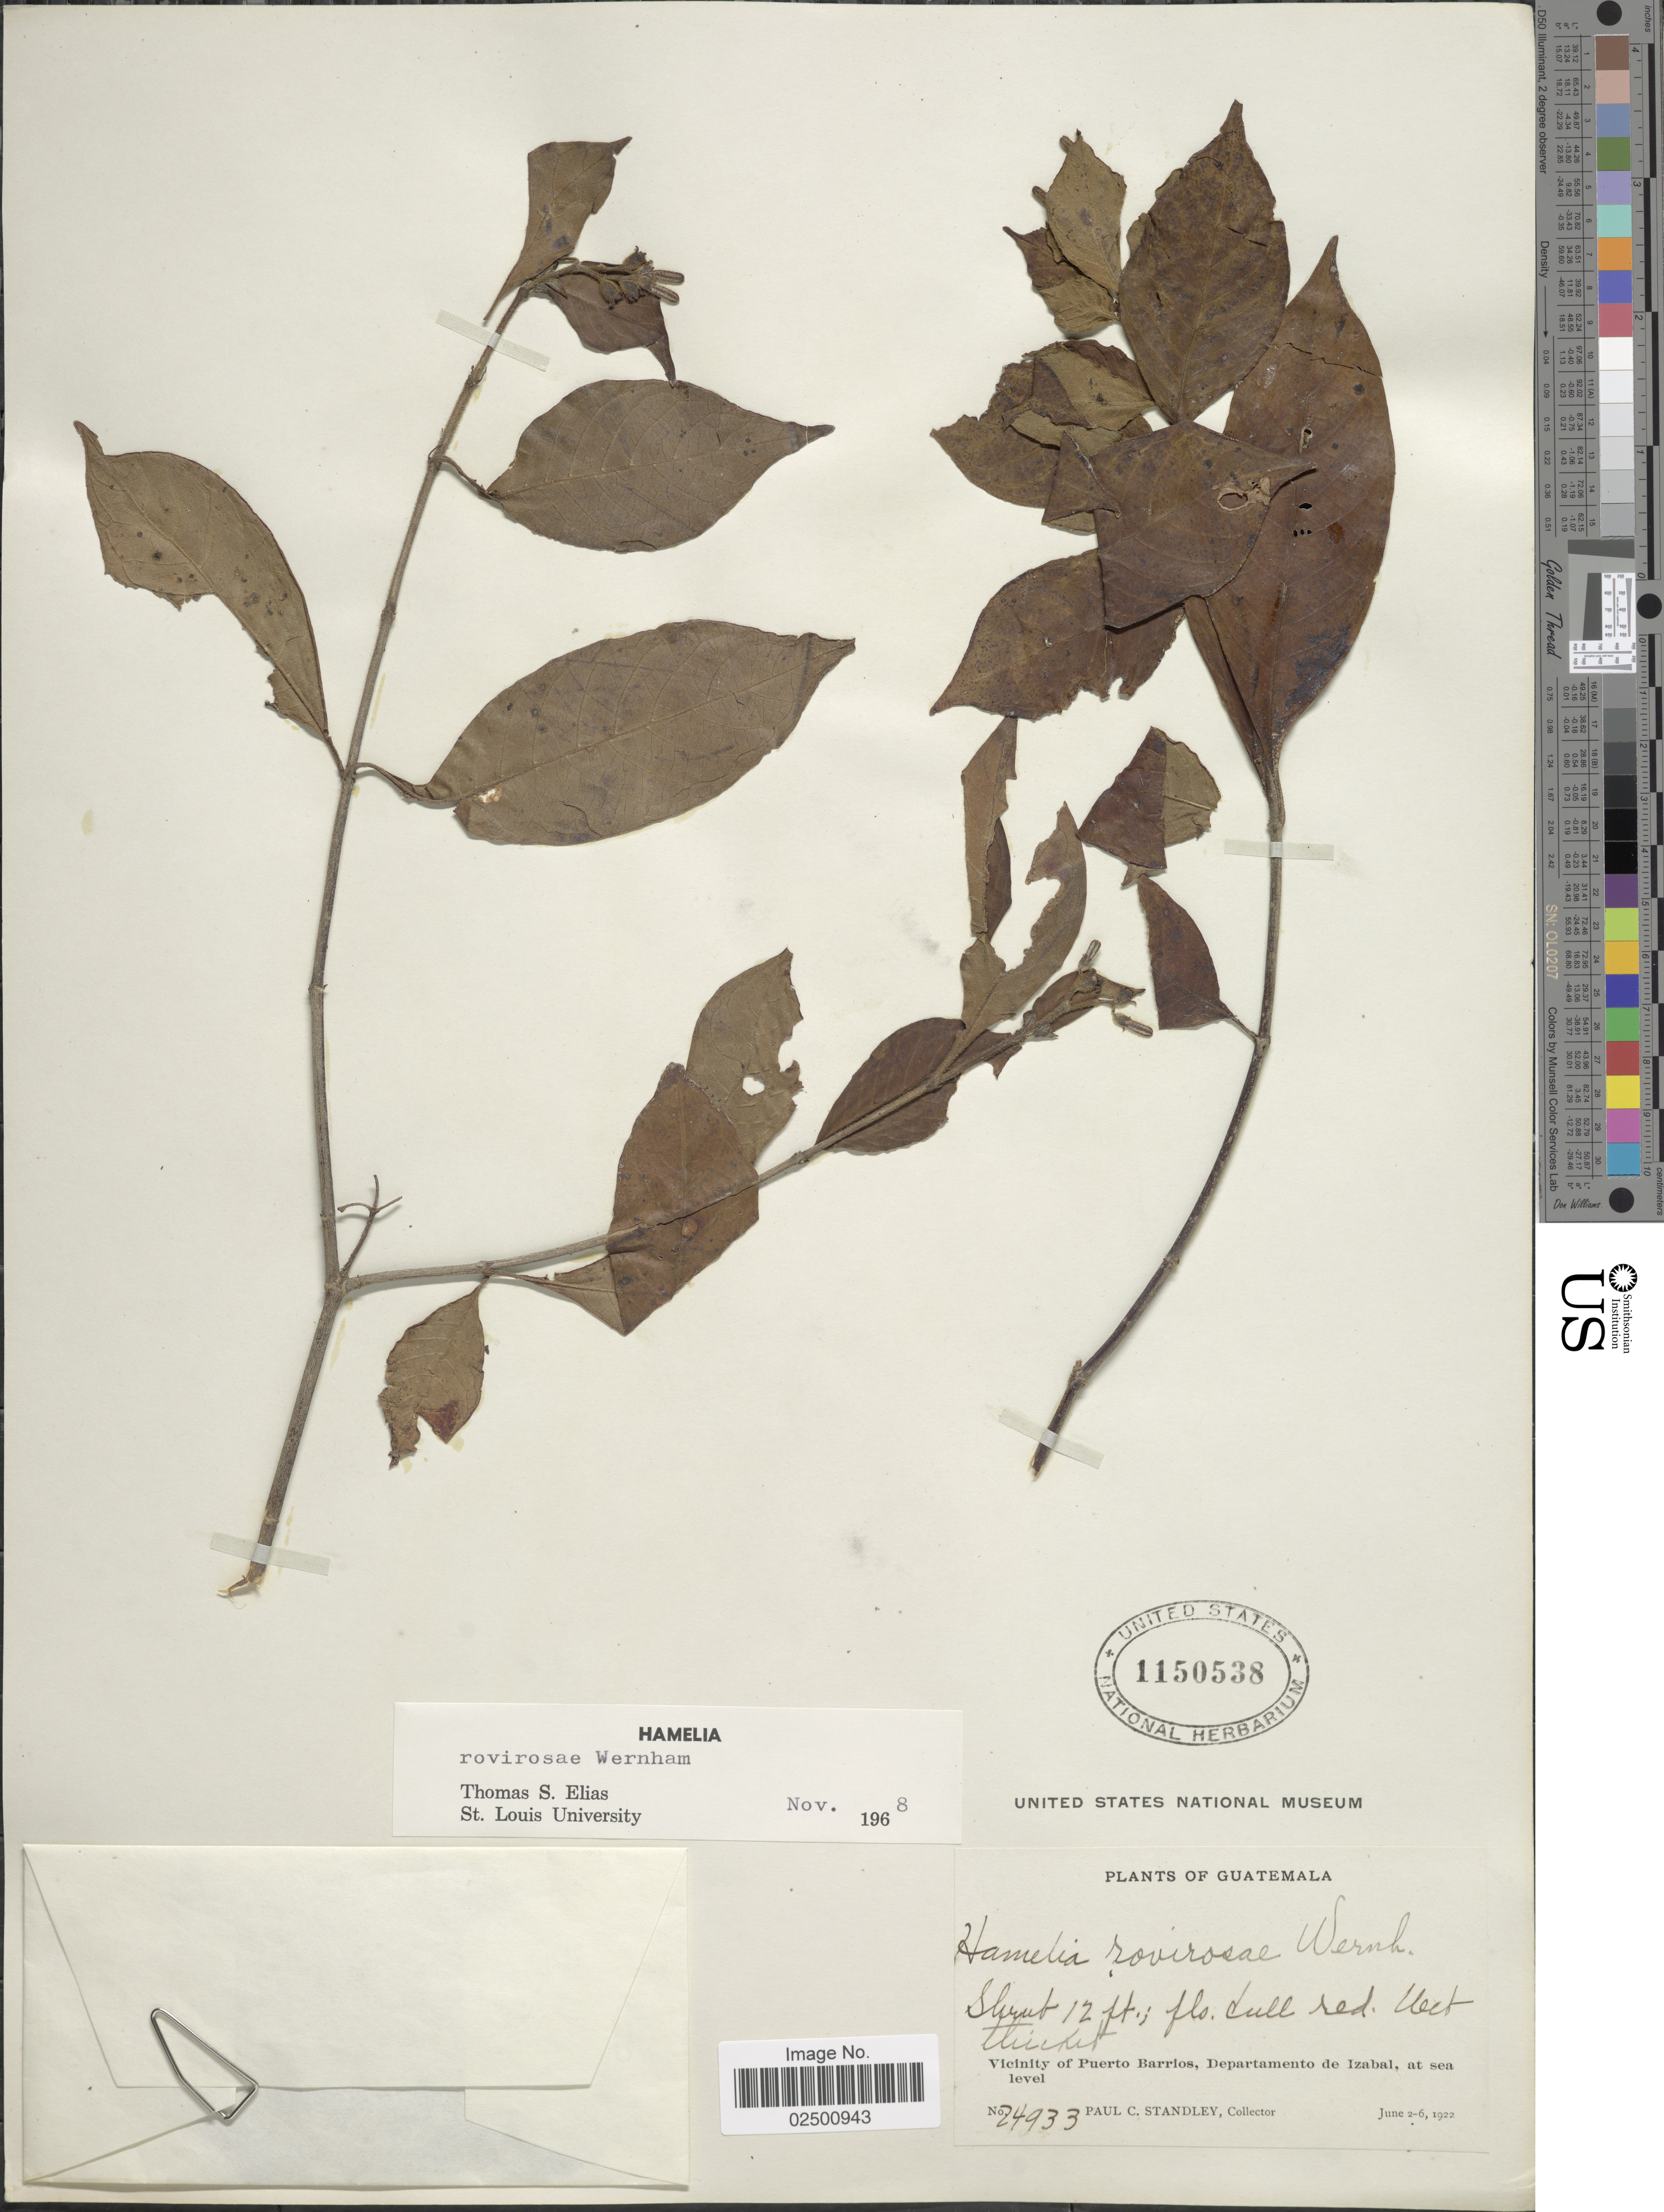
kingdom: Plantae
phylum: Tracheophyta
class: Magnoliopsida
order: Gentianales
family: Rubiaceae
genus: Hamelia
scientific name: Hamelia rovirosae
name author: Wernham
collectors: P. C. Standley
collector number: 24933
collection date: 1922-06-02/1922-06-06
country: Guatemala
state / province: Izabal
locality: Vicinity of Puerto Barrios, Departamento de Izabal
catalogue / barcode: US 1150538